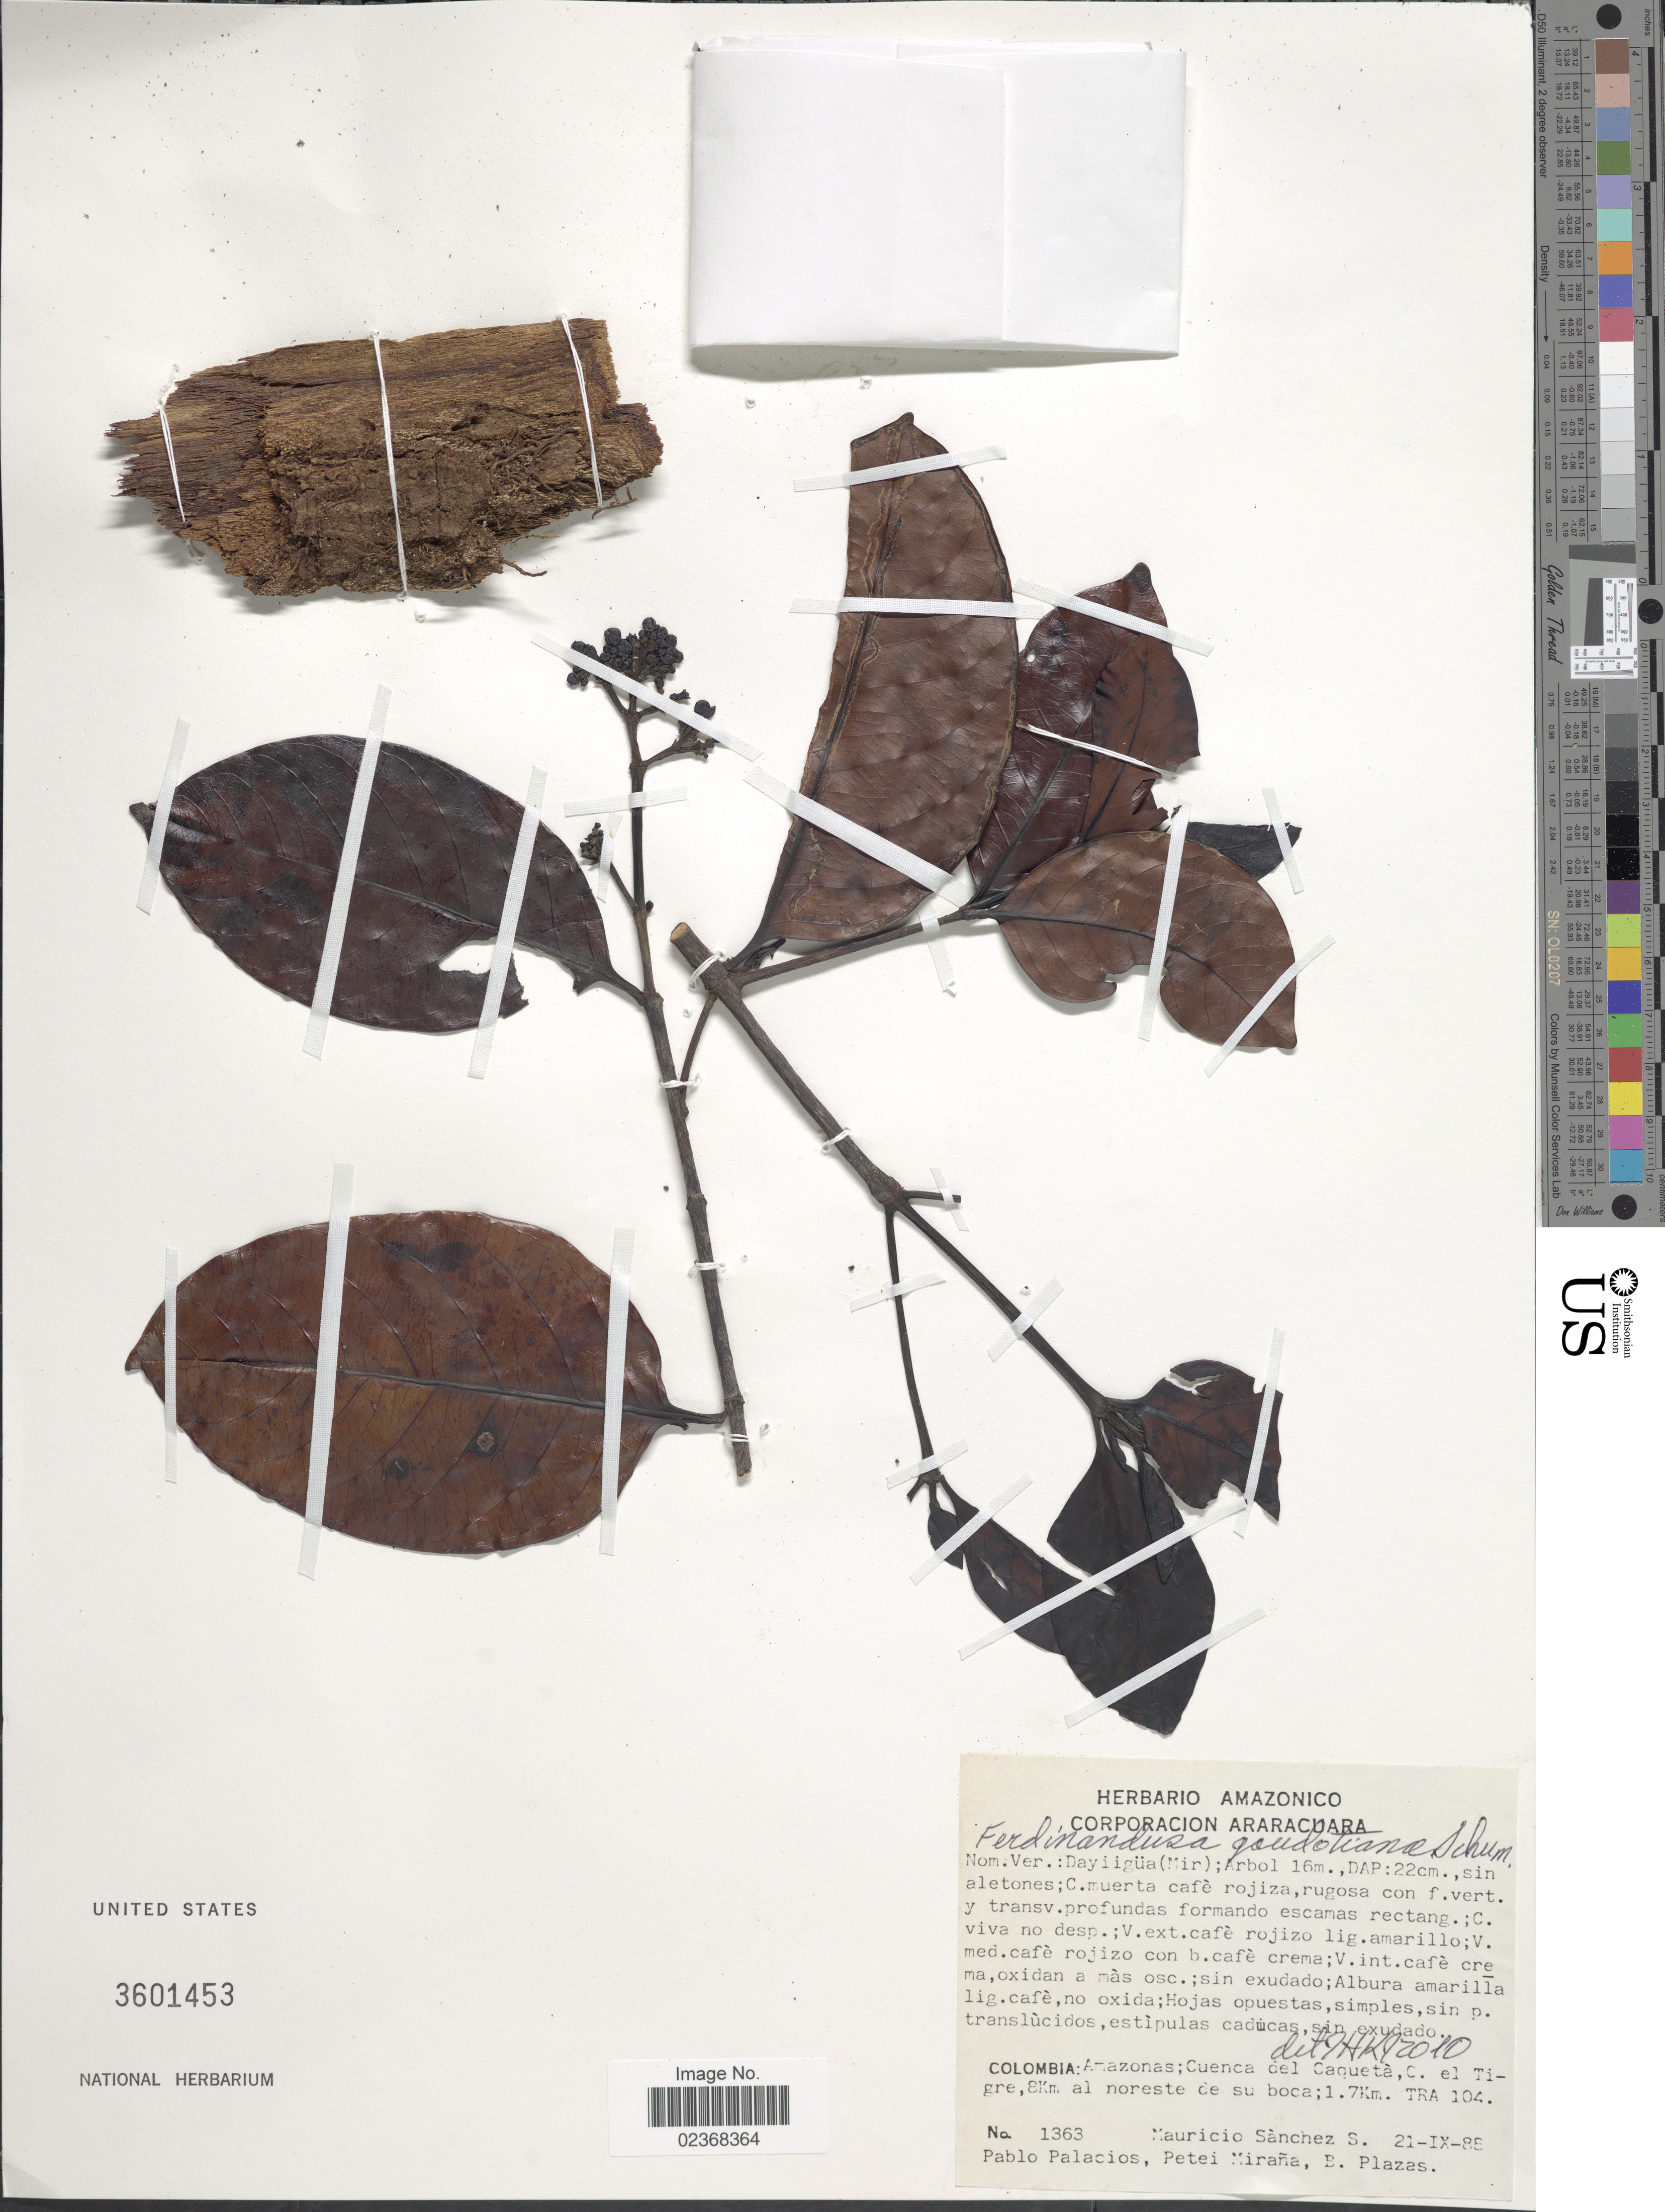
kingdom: Plantae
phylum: Tracheophyta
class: Magnoliopsida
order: Gentianales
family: Rubiaceae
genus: Ferdinandusa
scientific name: Ferdinandusa goudotiana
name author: K. Schum.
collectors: M. Sanchez S., P. Palacios, P. Miraña & B. Plazas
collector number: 1363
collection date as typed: Transcribed d/m/y: 21/9/88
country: Colombia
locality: Amazonas- Cuenca del Caquete, C. el Tigre, 8 km al noreste de su boca; 1.7 km. TRA 104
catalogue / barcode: US 3601453